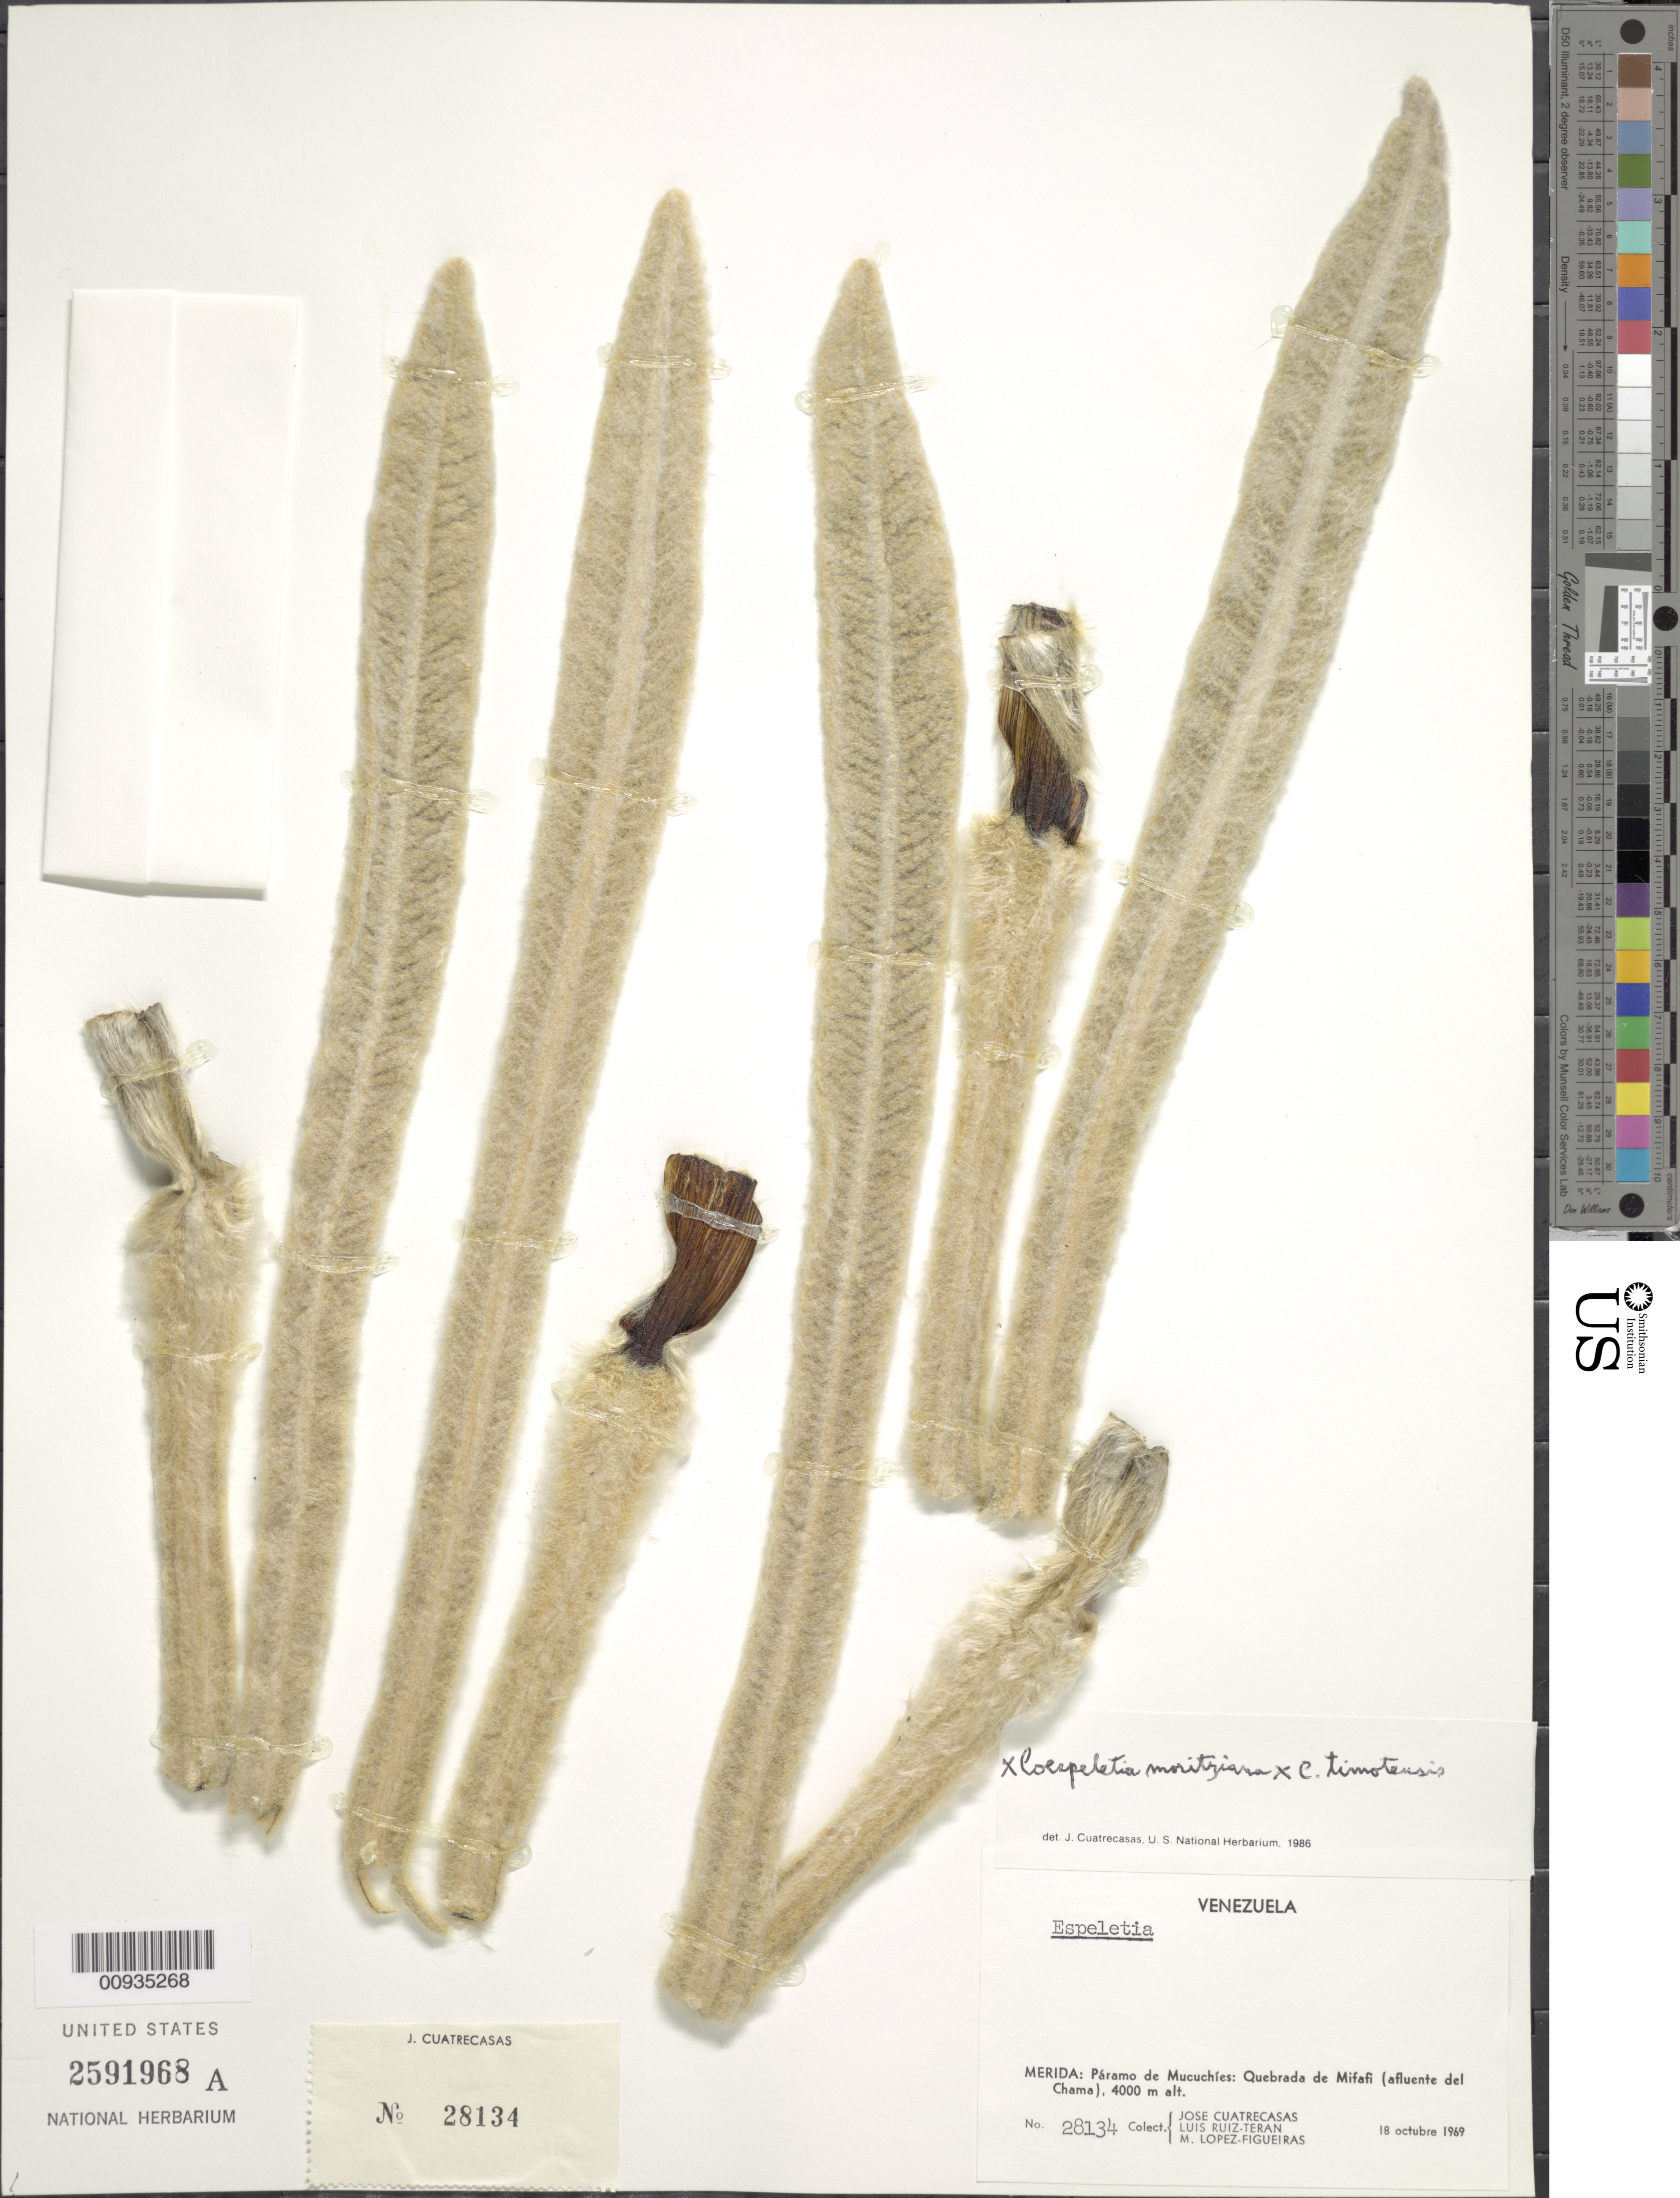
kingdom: Plantae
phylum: Tracheophyta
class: Magnoliopsida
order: Asterales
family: Asteraceae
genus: Coespeletia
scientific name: Coespeletia moritziana x C. timotensis (Cuatrec.) Cuatrec.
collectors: J. Cuatrecasas, L. Teran & M. López Figueiras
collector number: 28134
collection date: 1969-10-18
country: Venezuela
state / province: Mérida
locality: Paramo de Mucuchies: Quebrada de Mifafi (afluente del Chama)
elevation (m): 4000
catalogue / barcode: US 2591968A